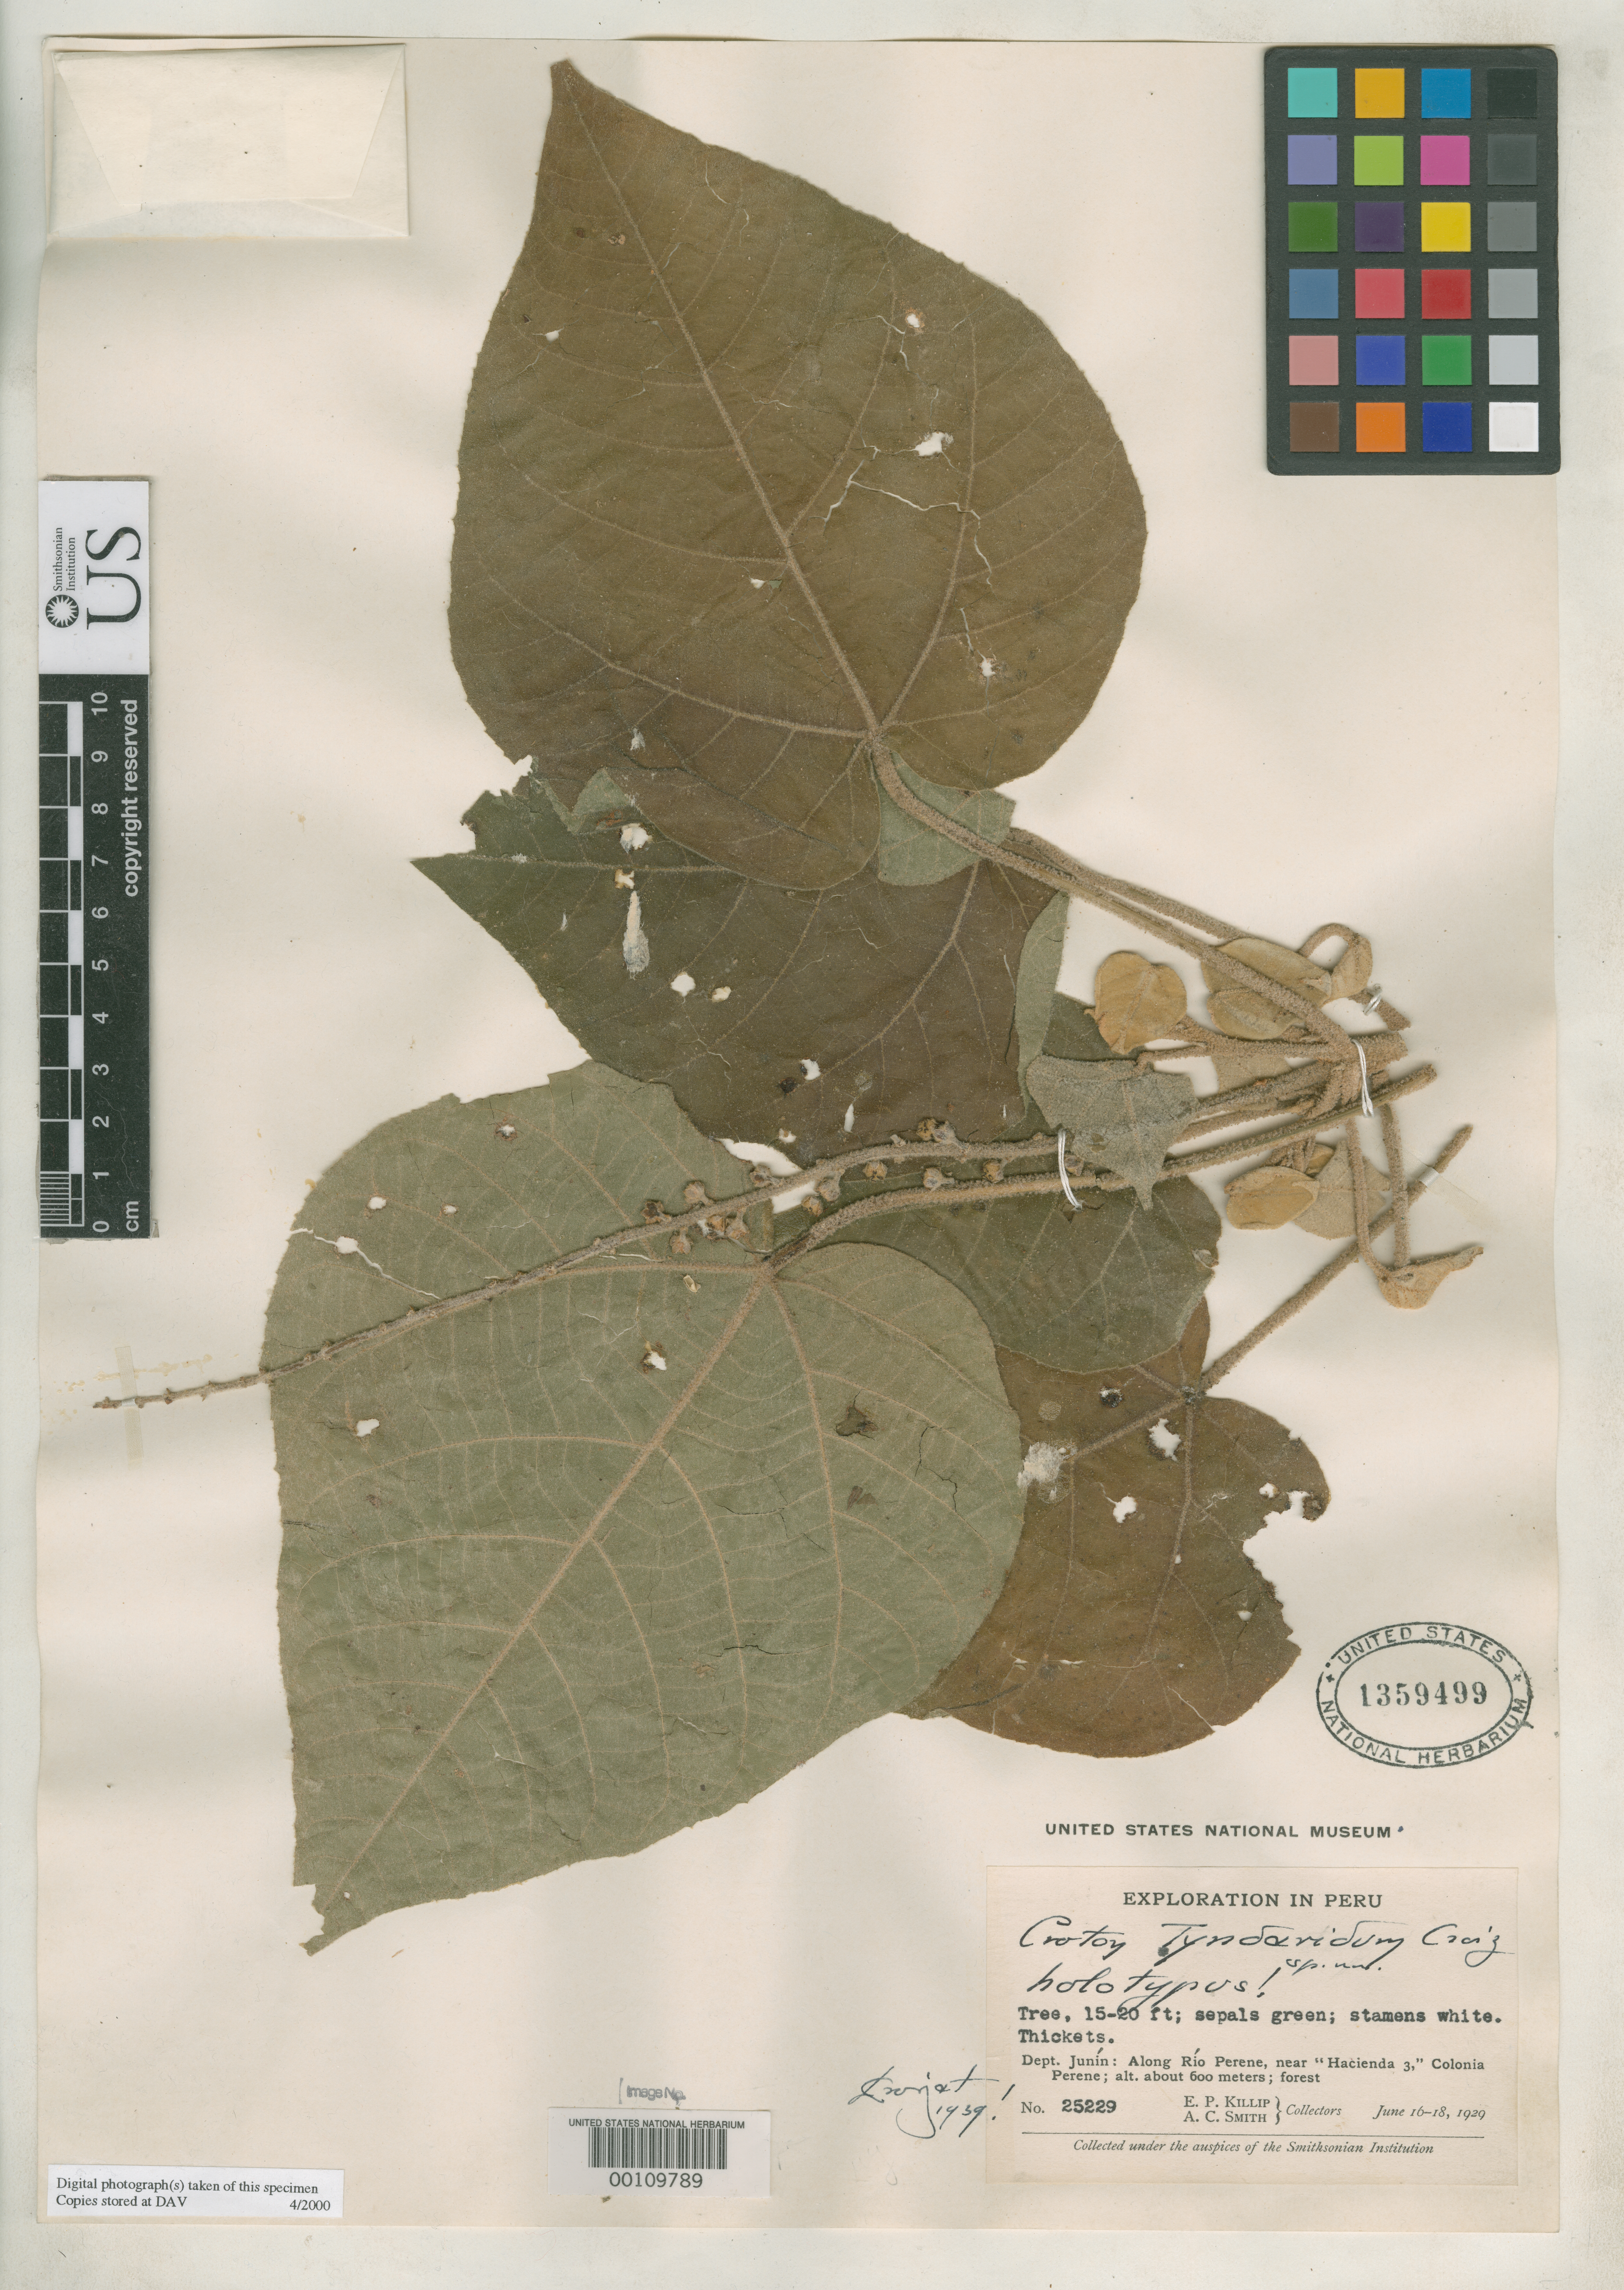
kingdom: Plantae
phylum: Tracheophyta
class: Magnoliopsida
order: Malpighiales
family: Euphorbiaceae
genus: Croton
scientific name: Croton tyndaridum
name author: Croizat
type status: Holotype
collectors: E. P. Killip & A. C. Smith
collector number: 25229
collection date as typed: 16 Jun 1929 to 18 Jun 1929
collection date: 1929-06-16/1929-06-18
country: Peru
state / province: Junín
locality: Rio Perene, near Hacienda 3, Colonia Perene.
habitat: Thickets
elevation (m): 600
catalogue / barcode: US 1359499